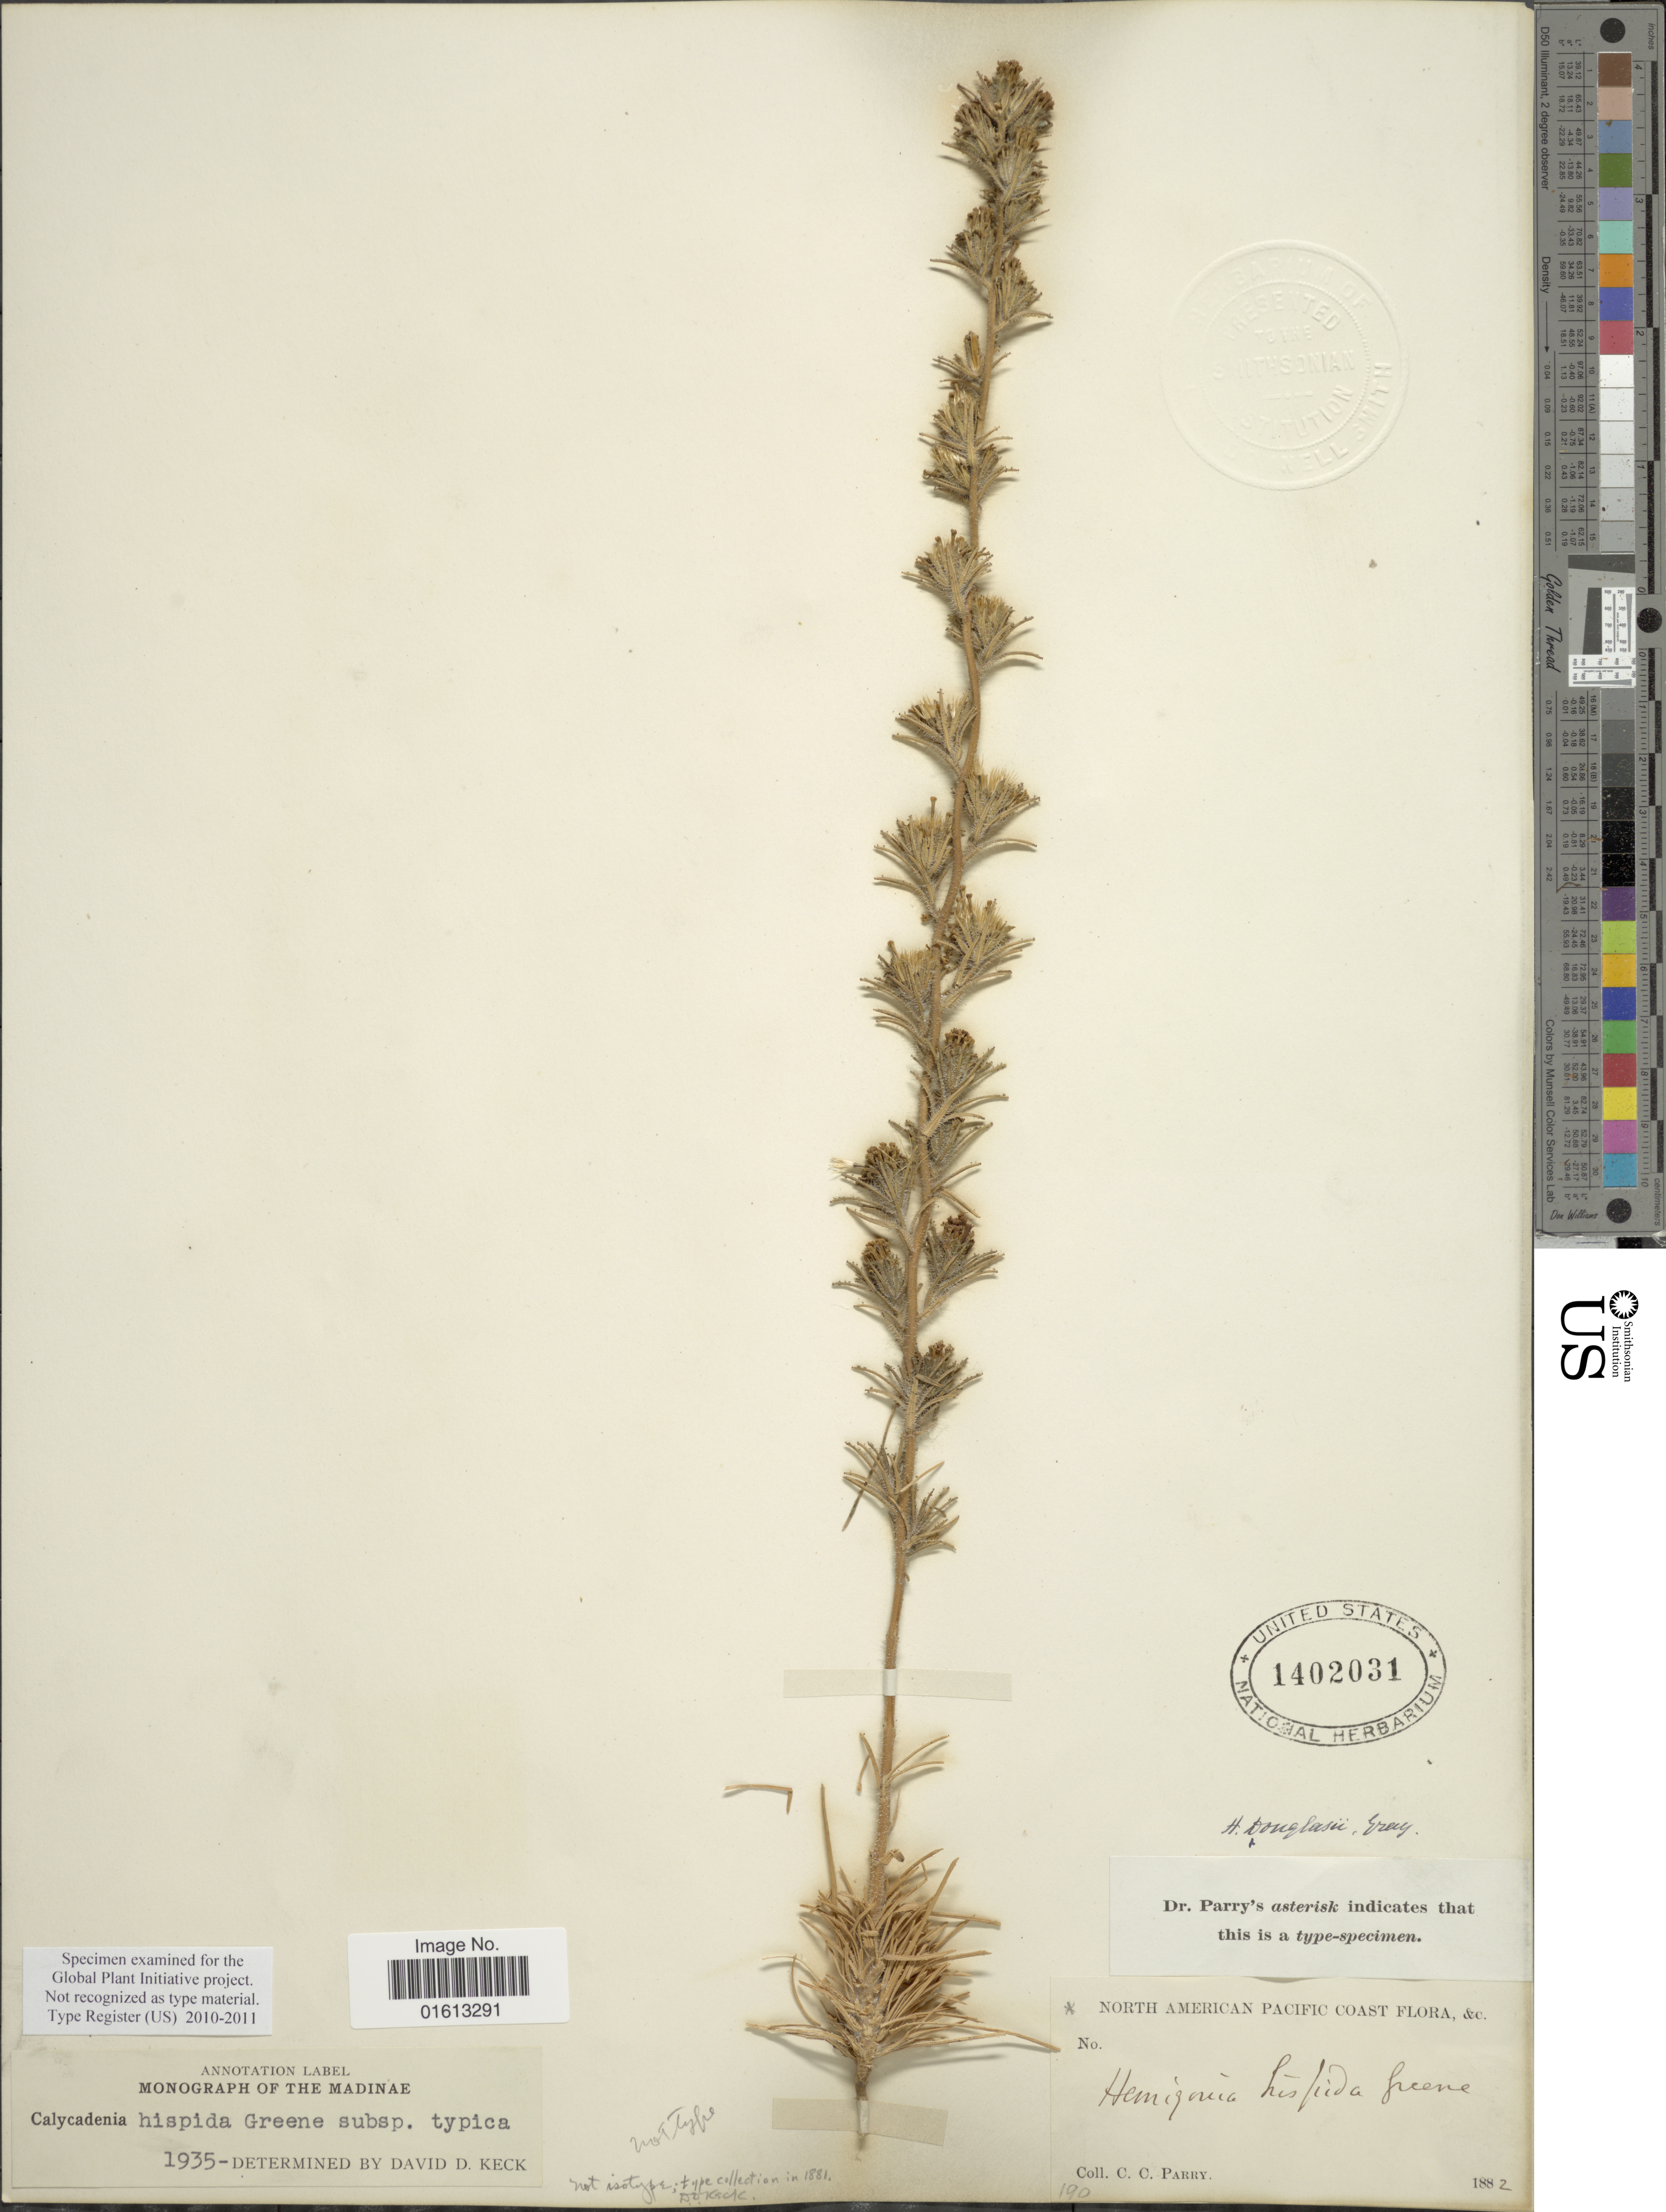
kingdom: Plantae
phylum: Tracheophyta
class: Magnoliopsida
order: Asterales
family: Asteraceae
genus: Calycadenia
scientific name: Calycadenia hispida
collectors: C. C. Parry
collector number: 190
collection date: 1882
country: United States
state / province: California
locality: North American Pacific Coast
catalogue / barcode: US 1402031